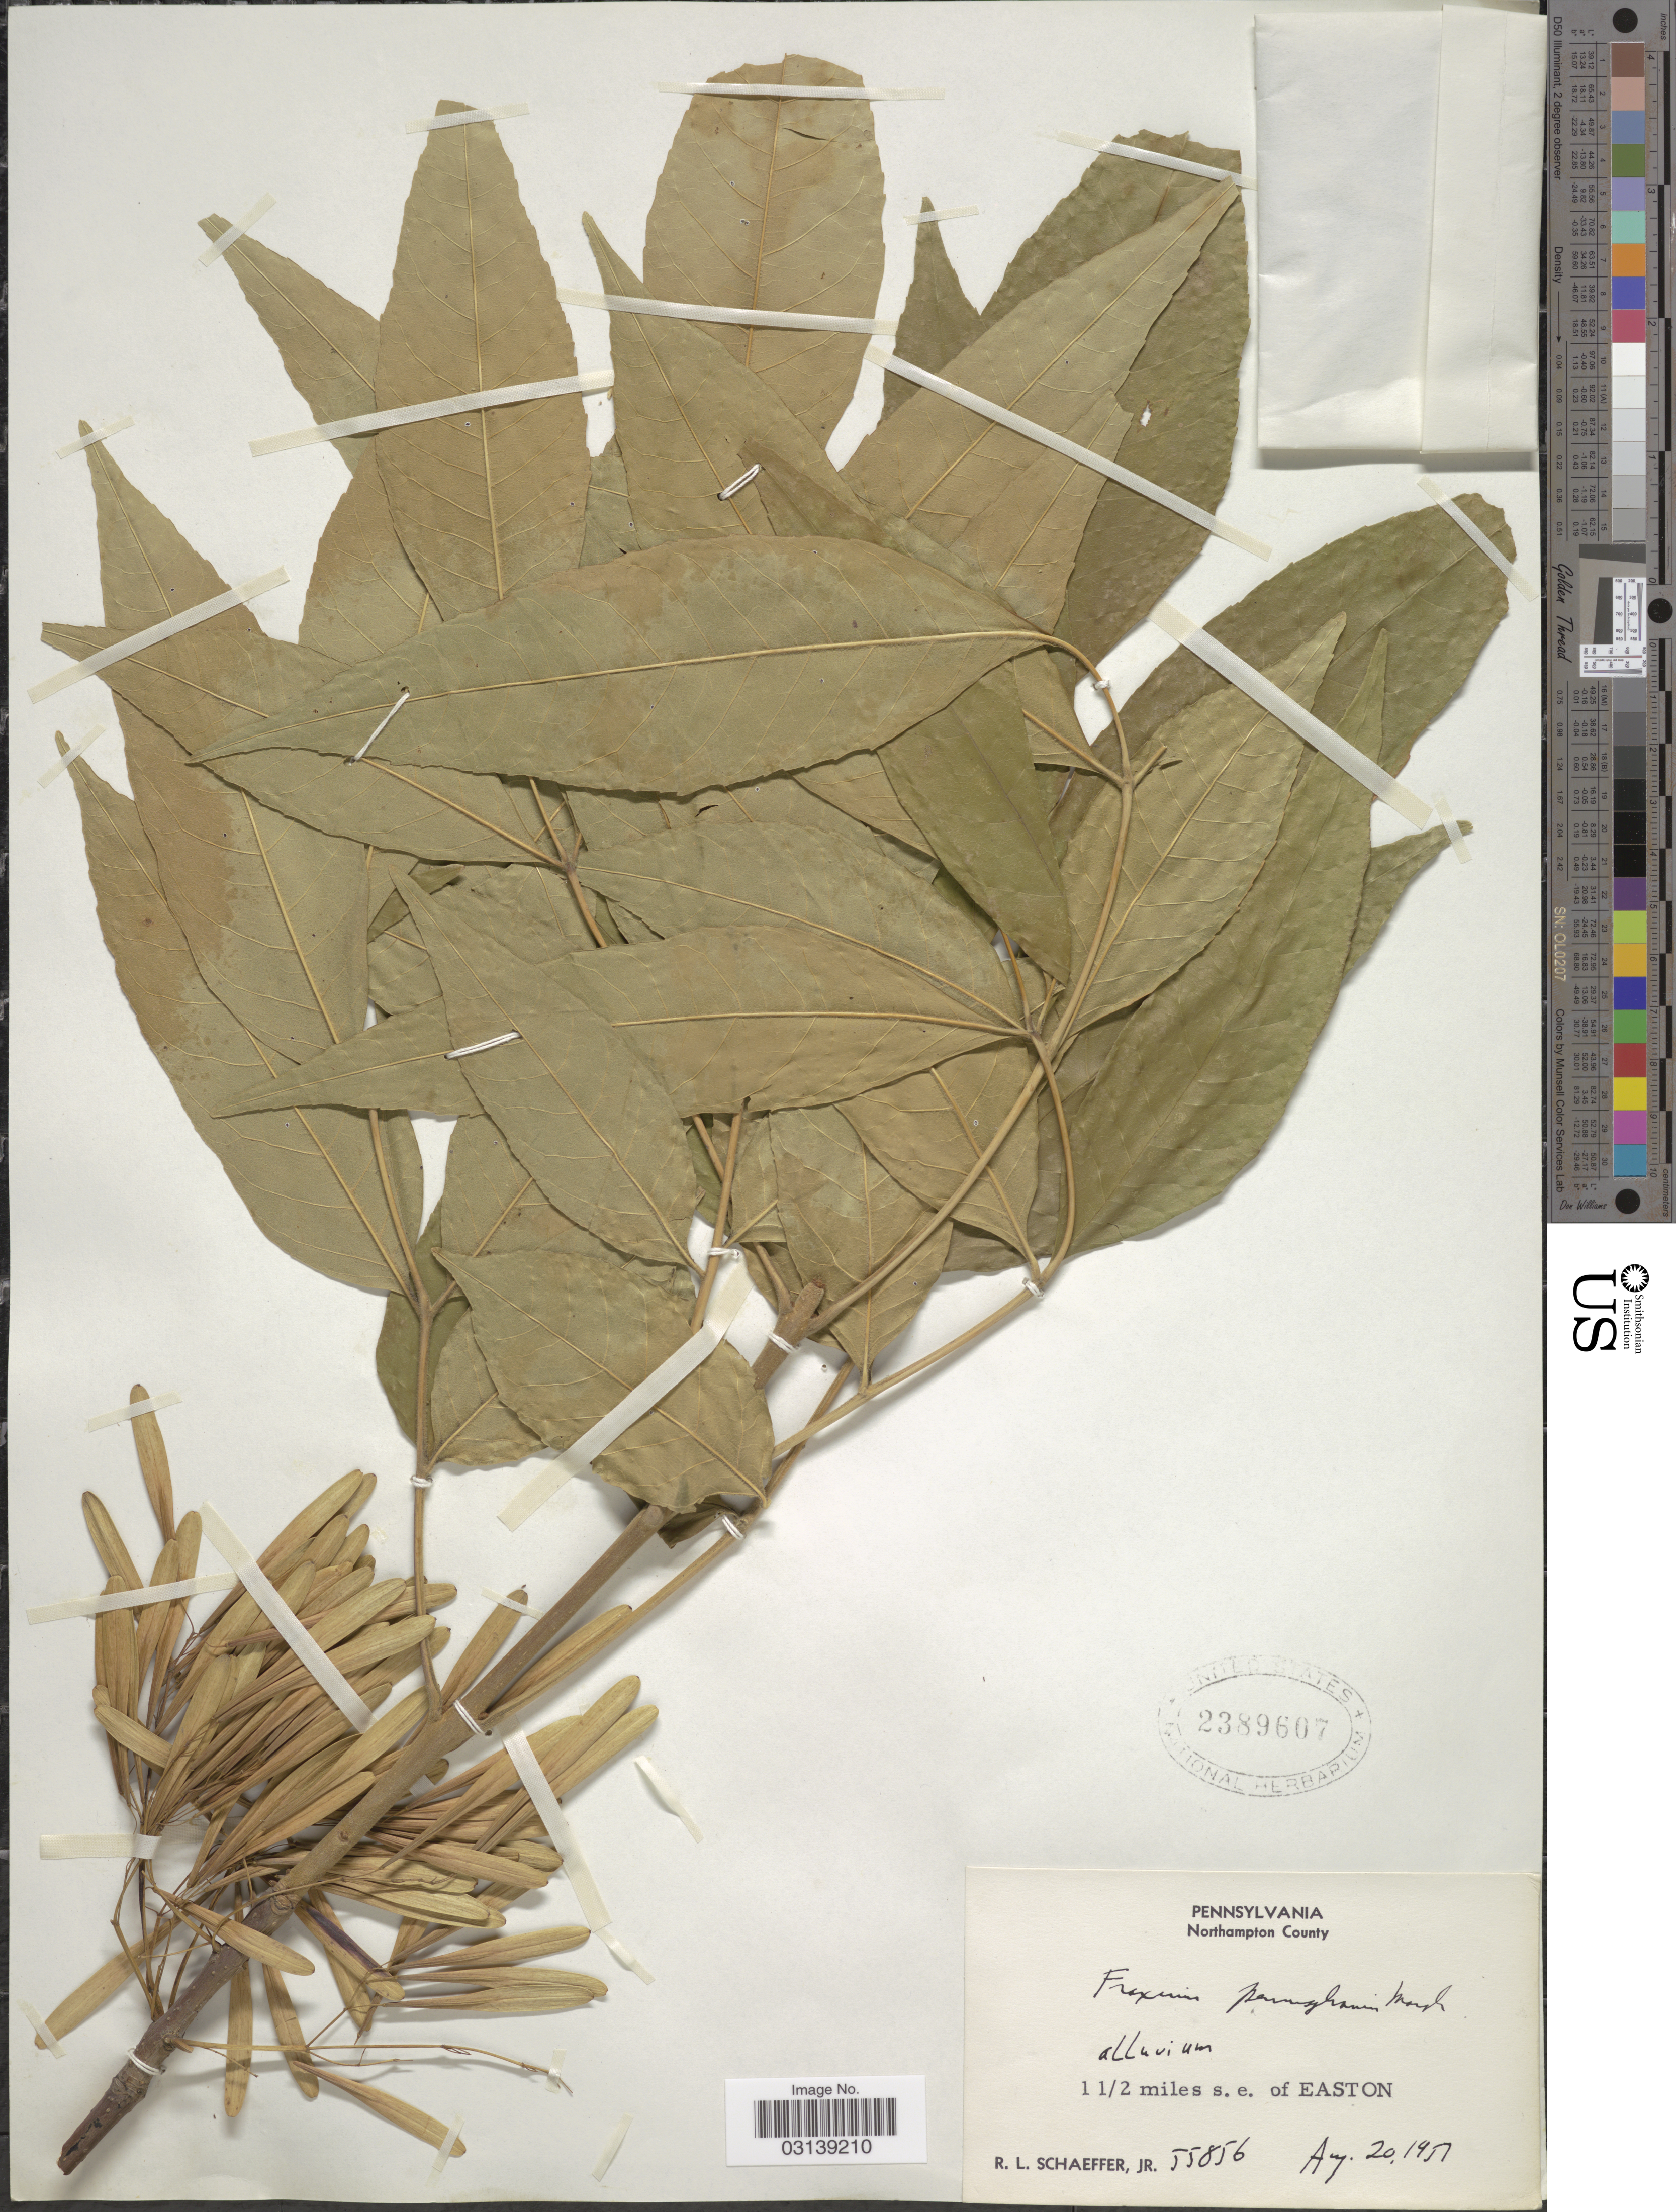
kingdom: Plantae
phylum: Tracheophyta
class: Magnoliopsida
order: Lamiales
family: Oleaceae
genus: Fraxinus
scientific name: Fraxinus pennsylvanica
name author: Marshall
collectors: R. L. Schaeffer Jr.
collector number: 55856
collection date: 1951-08-20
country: United States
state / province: Pennsylvania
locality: Northampton County, 1½ miles s.e. of Easton.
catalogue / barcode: US 2389607